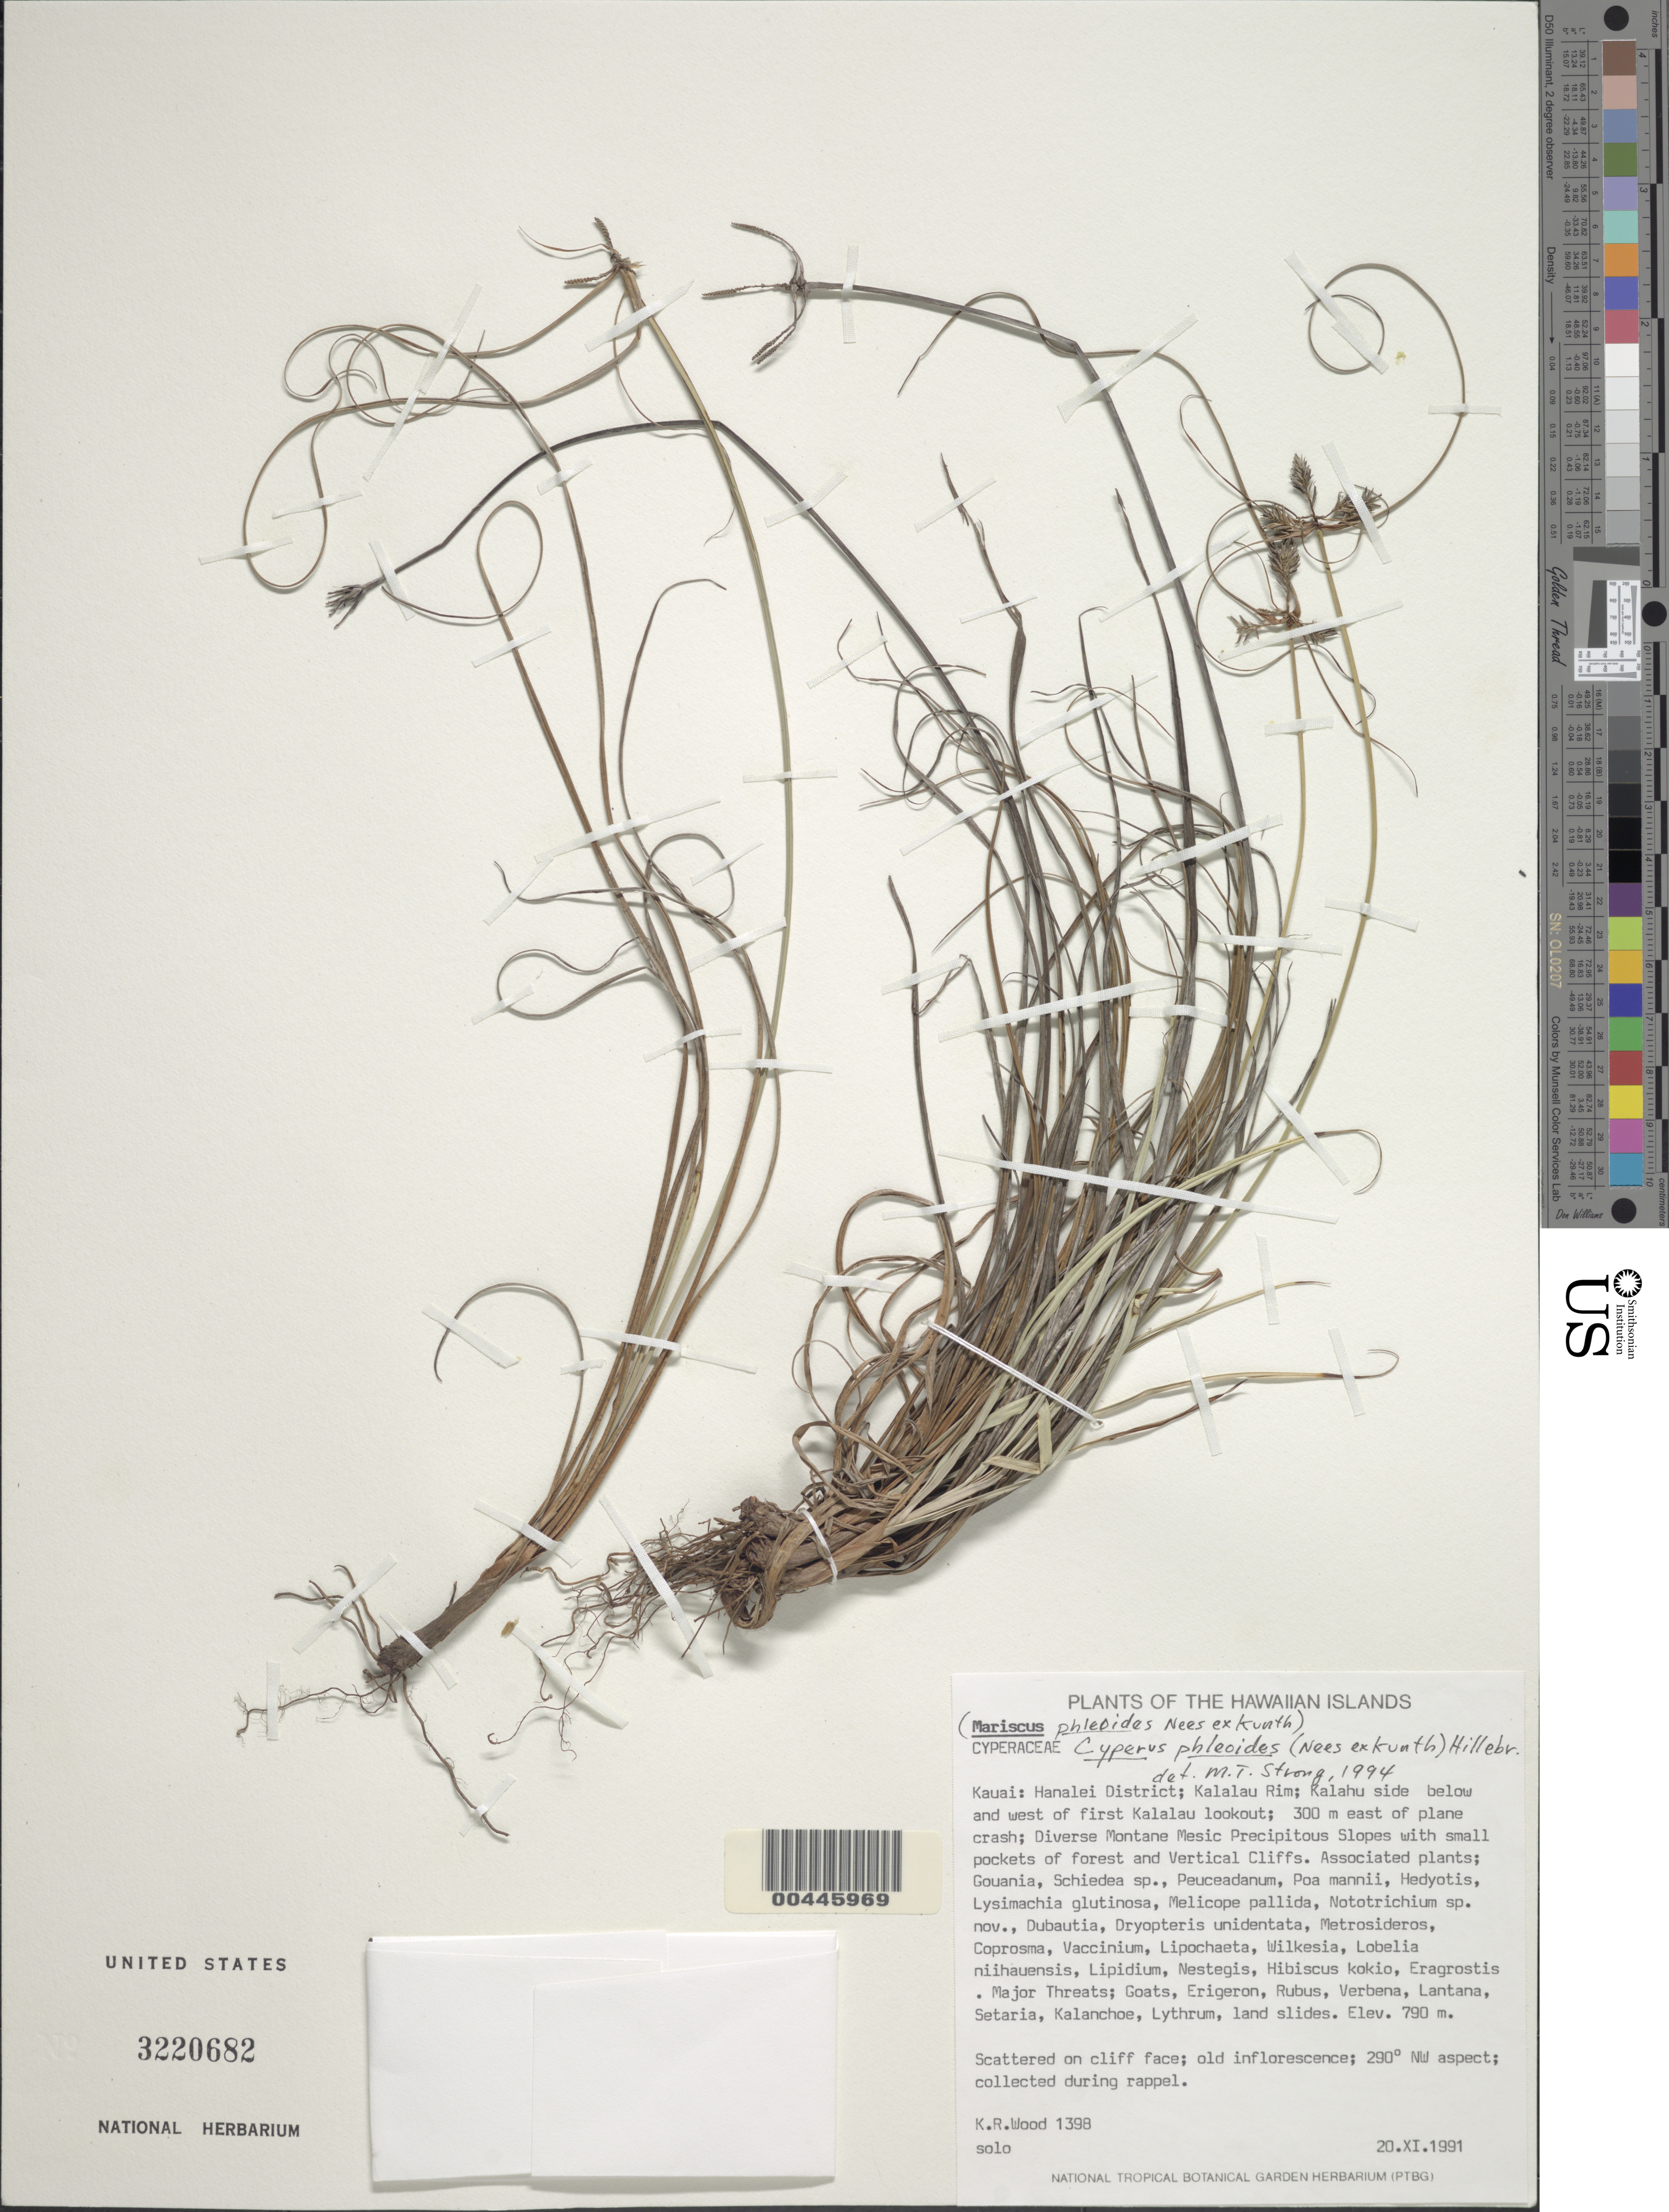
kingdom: Plantae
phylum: Tracheophyta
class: Liliopsida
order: Poales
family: Cyperaceae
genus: Cyperus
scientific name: Cyperus phleoides var. hawaiiensis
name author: (H. Mann) Kük.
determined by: Strong, Mark T., (BOT), Smithsonian Institution - National Museum of Natural History (UNITED STATES)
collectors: K. R. Wood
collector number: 1398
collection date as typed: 20 Nov 1991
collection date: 1991-11-20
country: United States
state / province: Hawaii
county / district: Kauai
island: Kaua'i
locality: Hanalei Dist., Kalalau Rim, Kalahu side below and W of 1st Kalalau Lookout, 300 m E of plane crash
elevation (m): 790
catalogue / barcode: US 3220682